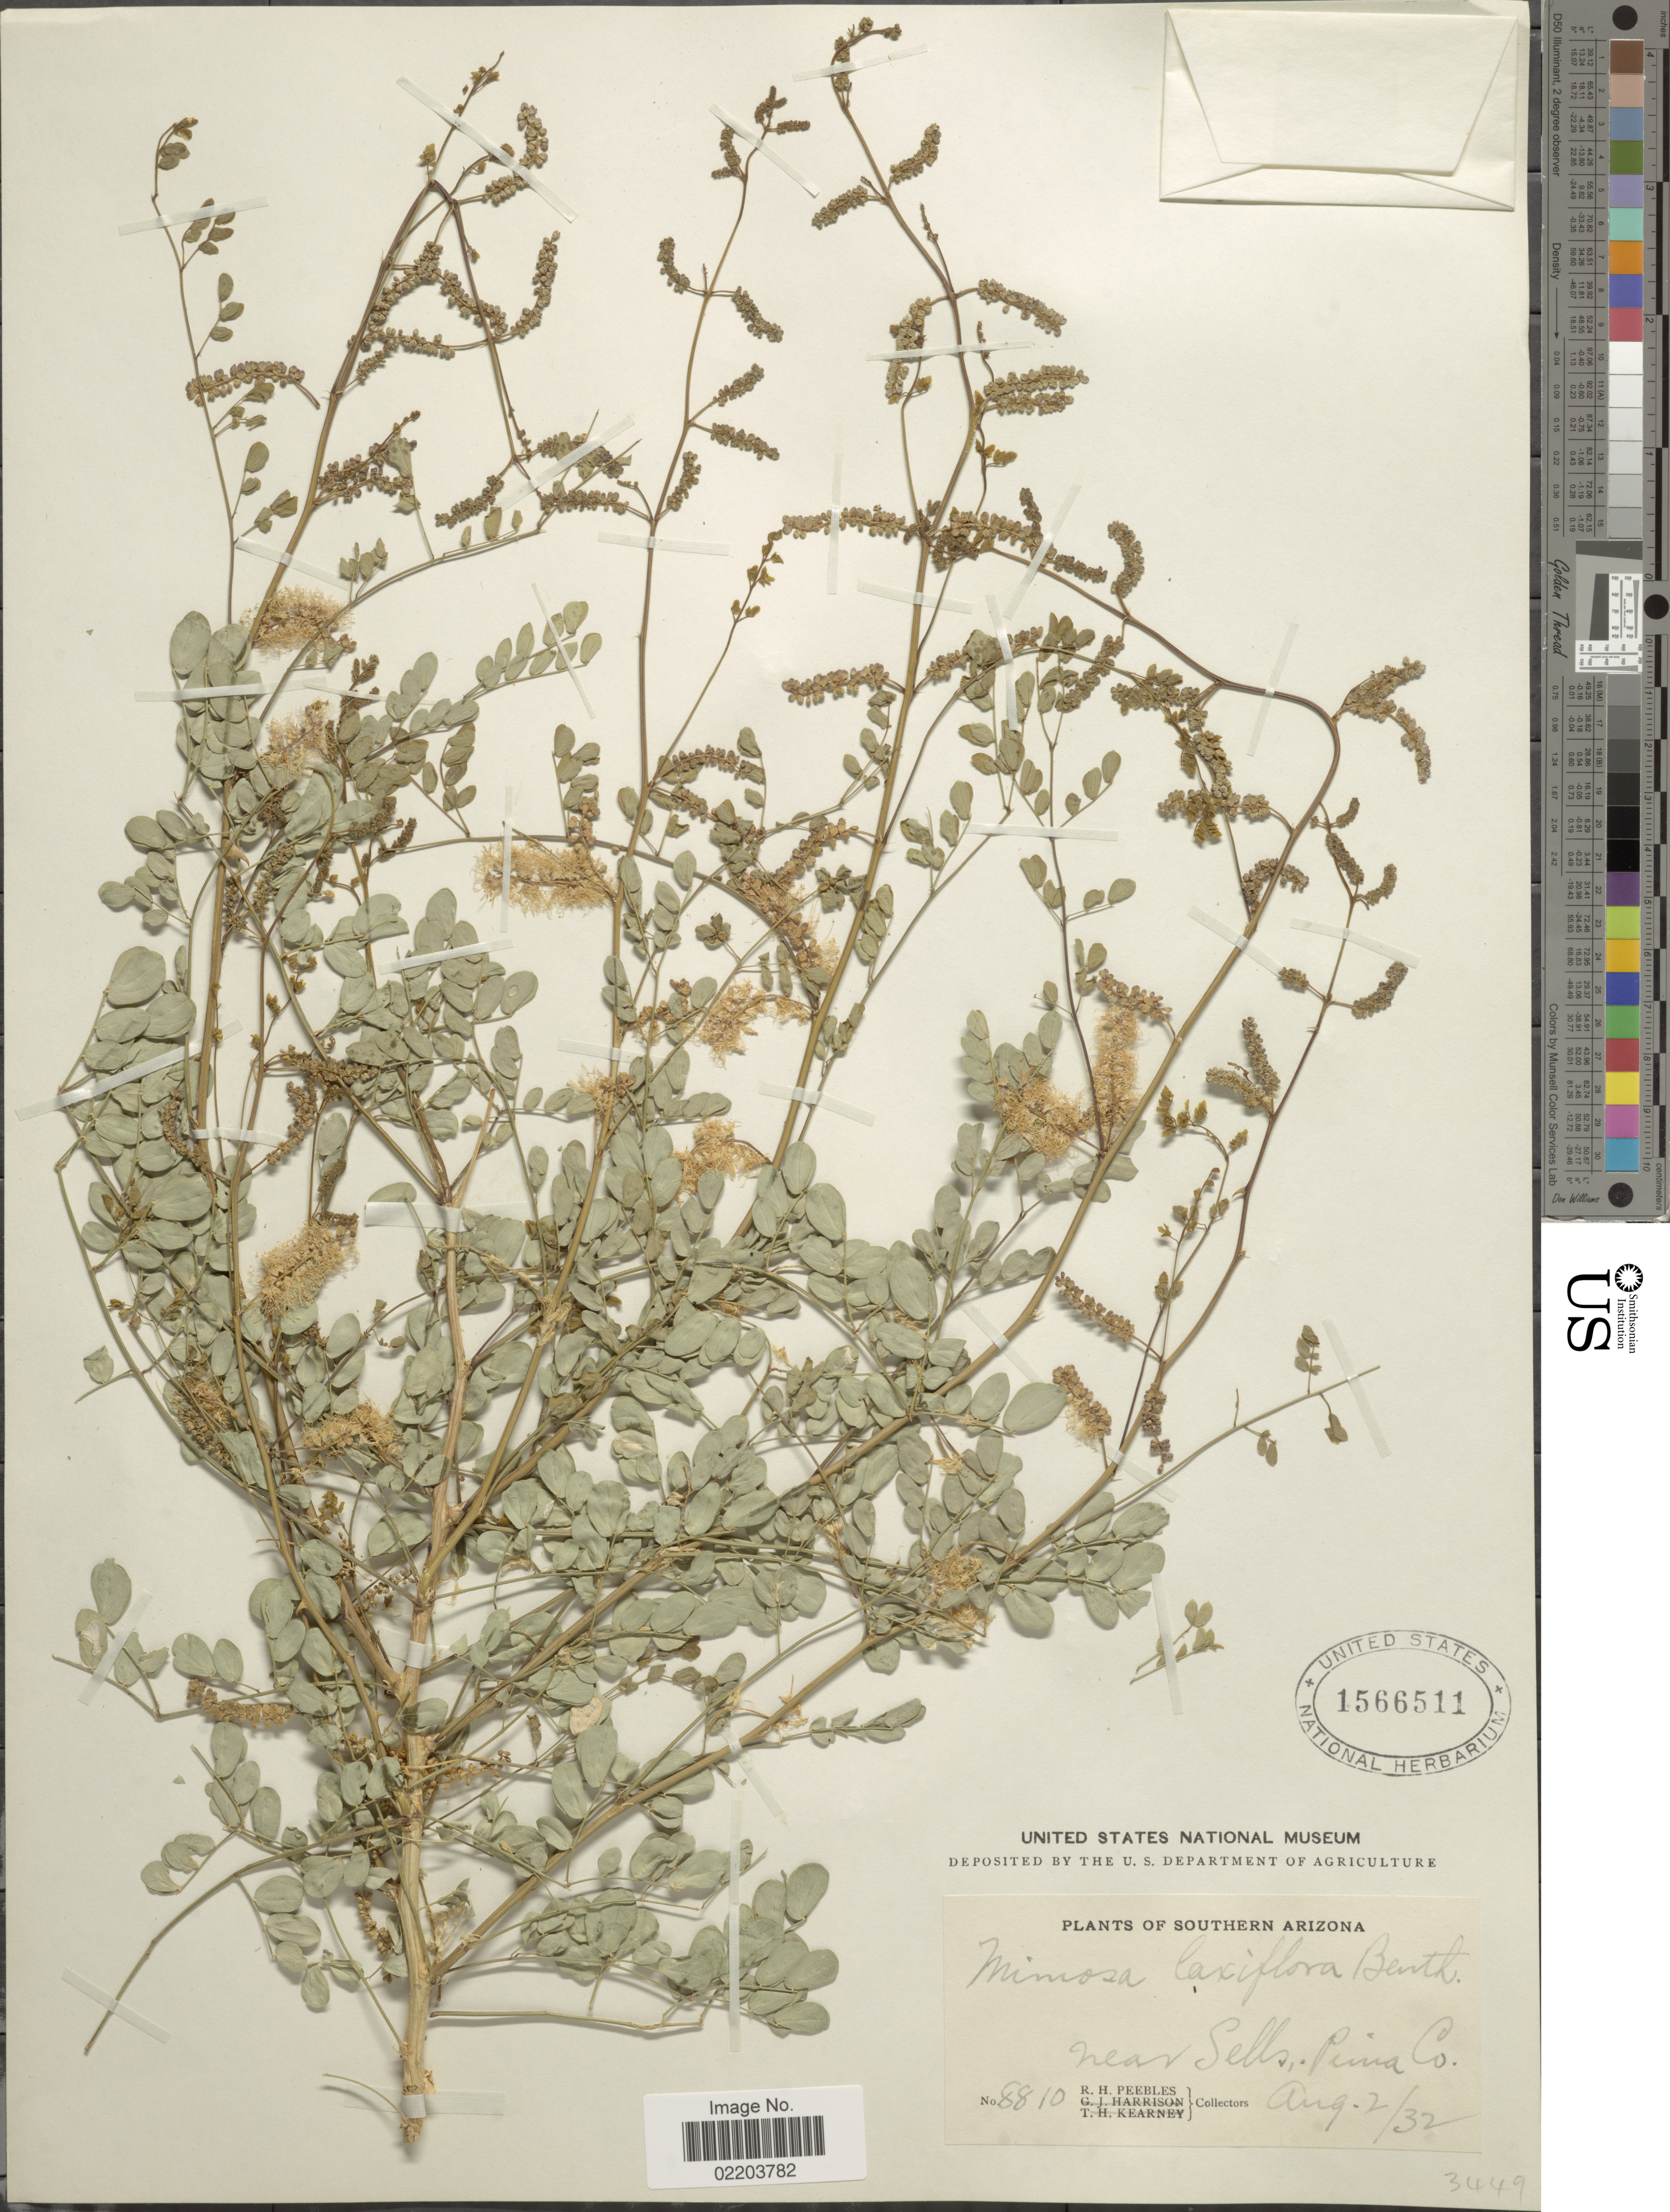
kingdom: Plantae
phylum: Tracheophyta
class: Magnoliopsida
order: Fabales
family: Fabaceae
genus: Mimosa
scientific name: Mimosa laxiflora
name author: Benth.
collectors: R. H. Peebles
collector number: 8810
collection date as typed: Transcribed d/m/y: 2/8/32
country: United States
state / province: Arizona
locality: Southern Arizona, Zuijota, near Sells., Pina Co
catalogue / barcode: US 1566511